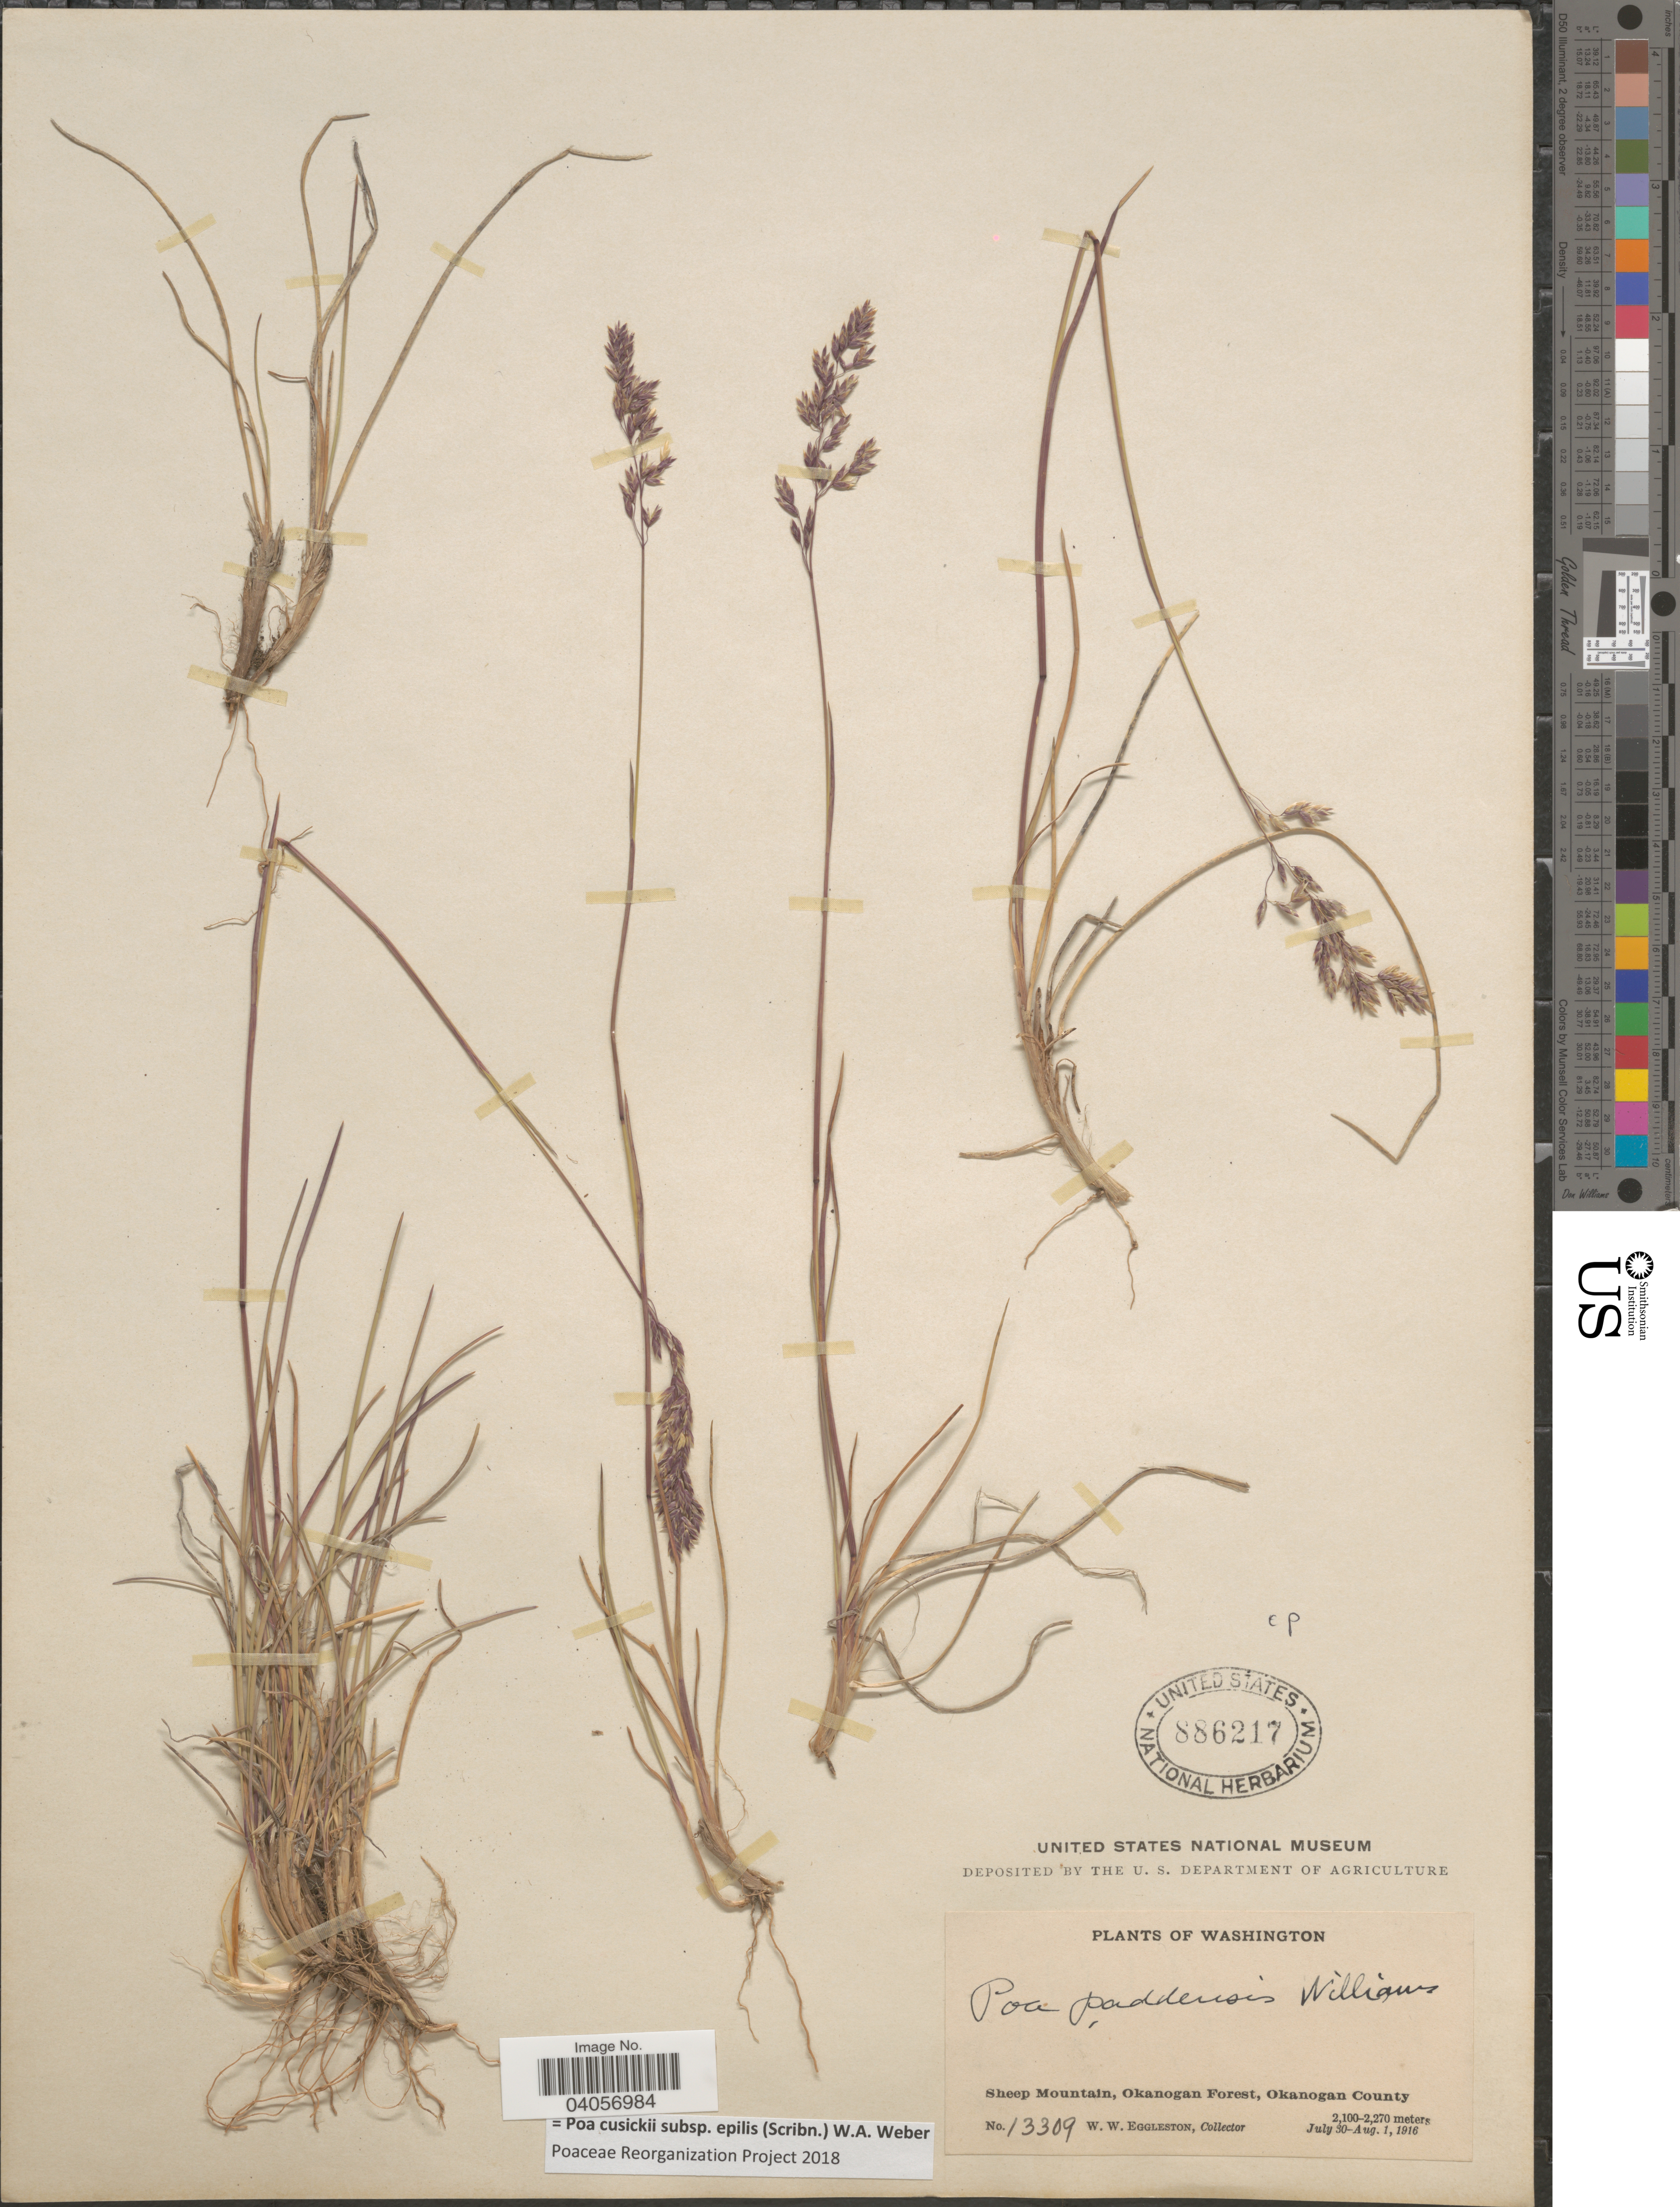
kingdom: Plantae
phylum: Tracheophyta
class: Liliopsida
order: Poales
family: Poaceae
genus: Poa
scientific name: Poa cusickii subsp. epilis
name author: (Scribn.) W.A. Weber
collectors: W. W. Eggleston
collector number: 13309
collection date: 1916-07-30/1916-08-01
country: United States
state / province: Washington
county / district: Okanogan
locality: Sheep Mountain, Okanogan Forest, Okanogan County.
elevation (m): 2100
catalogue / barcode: US 886217